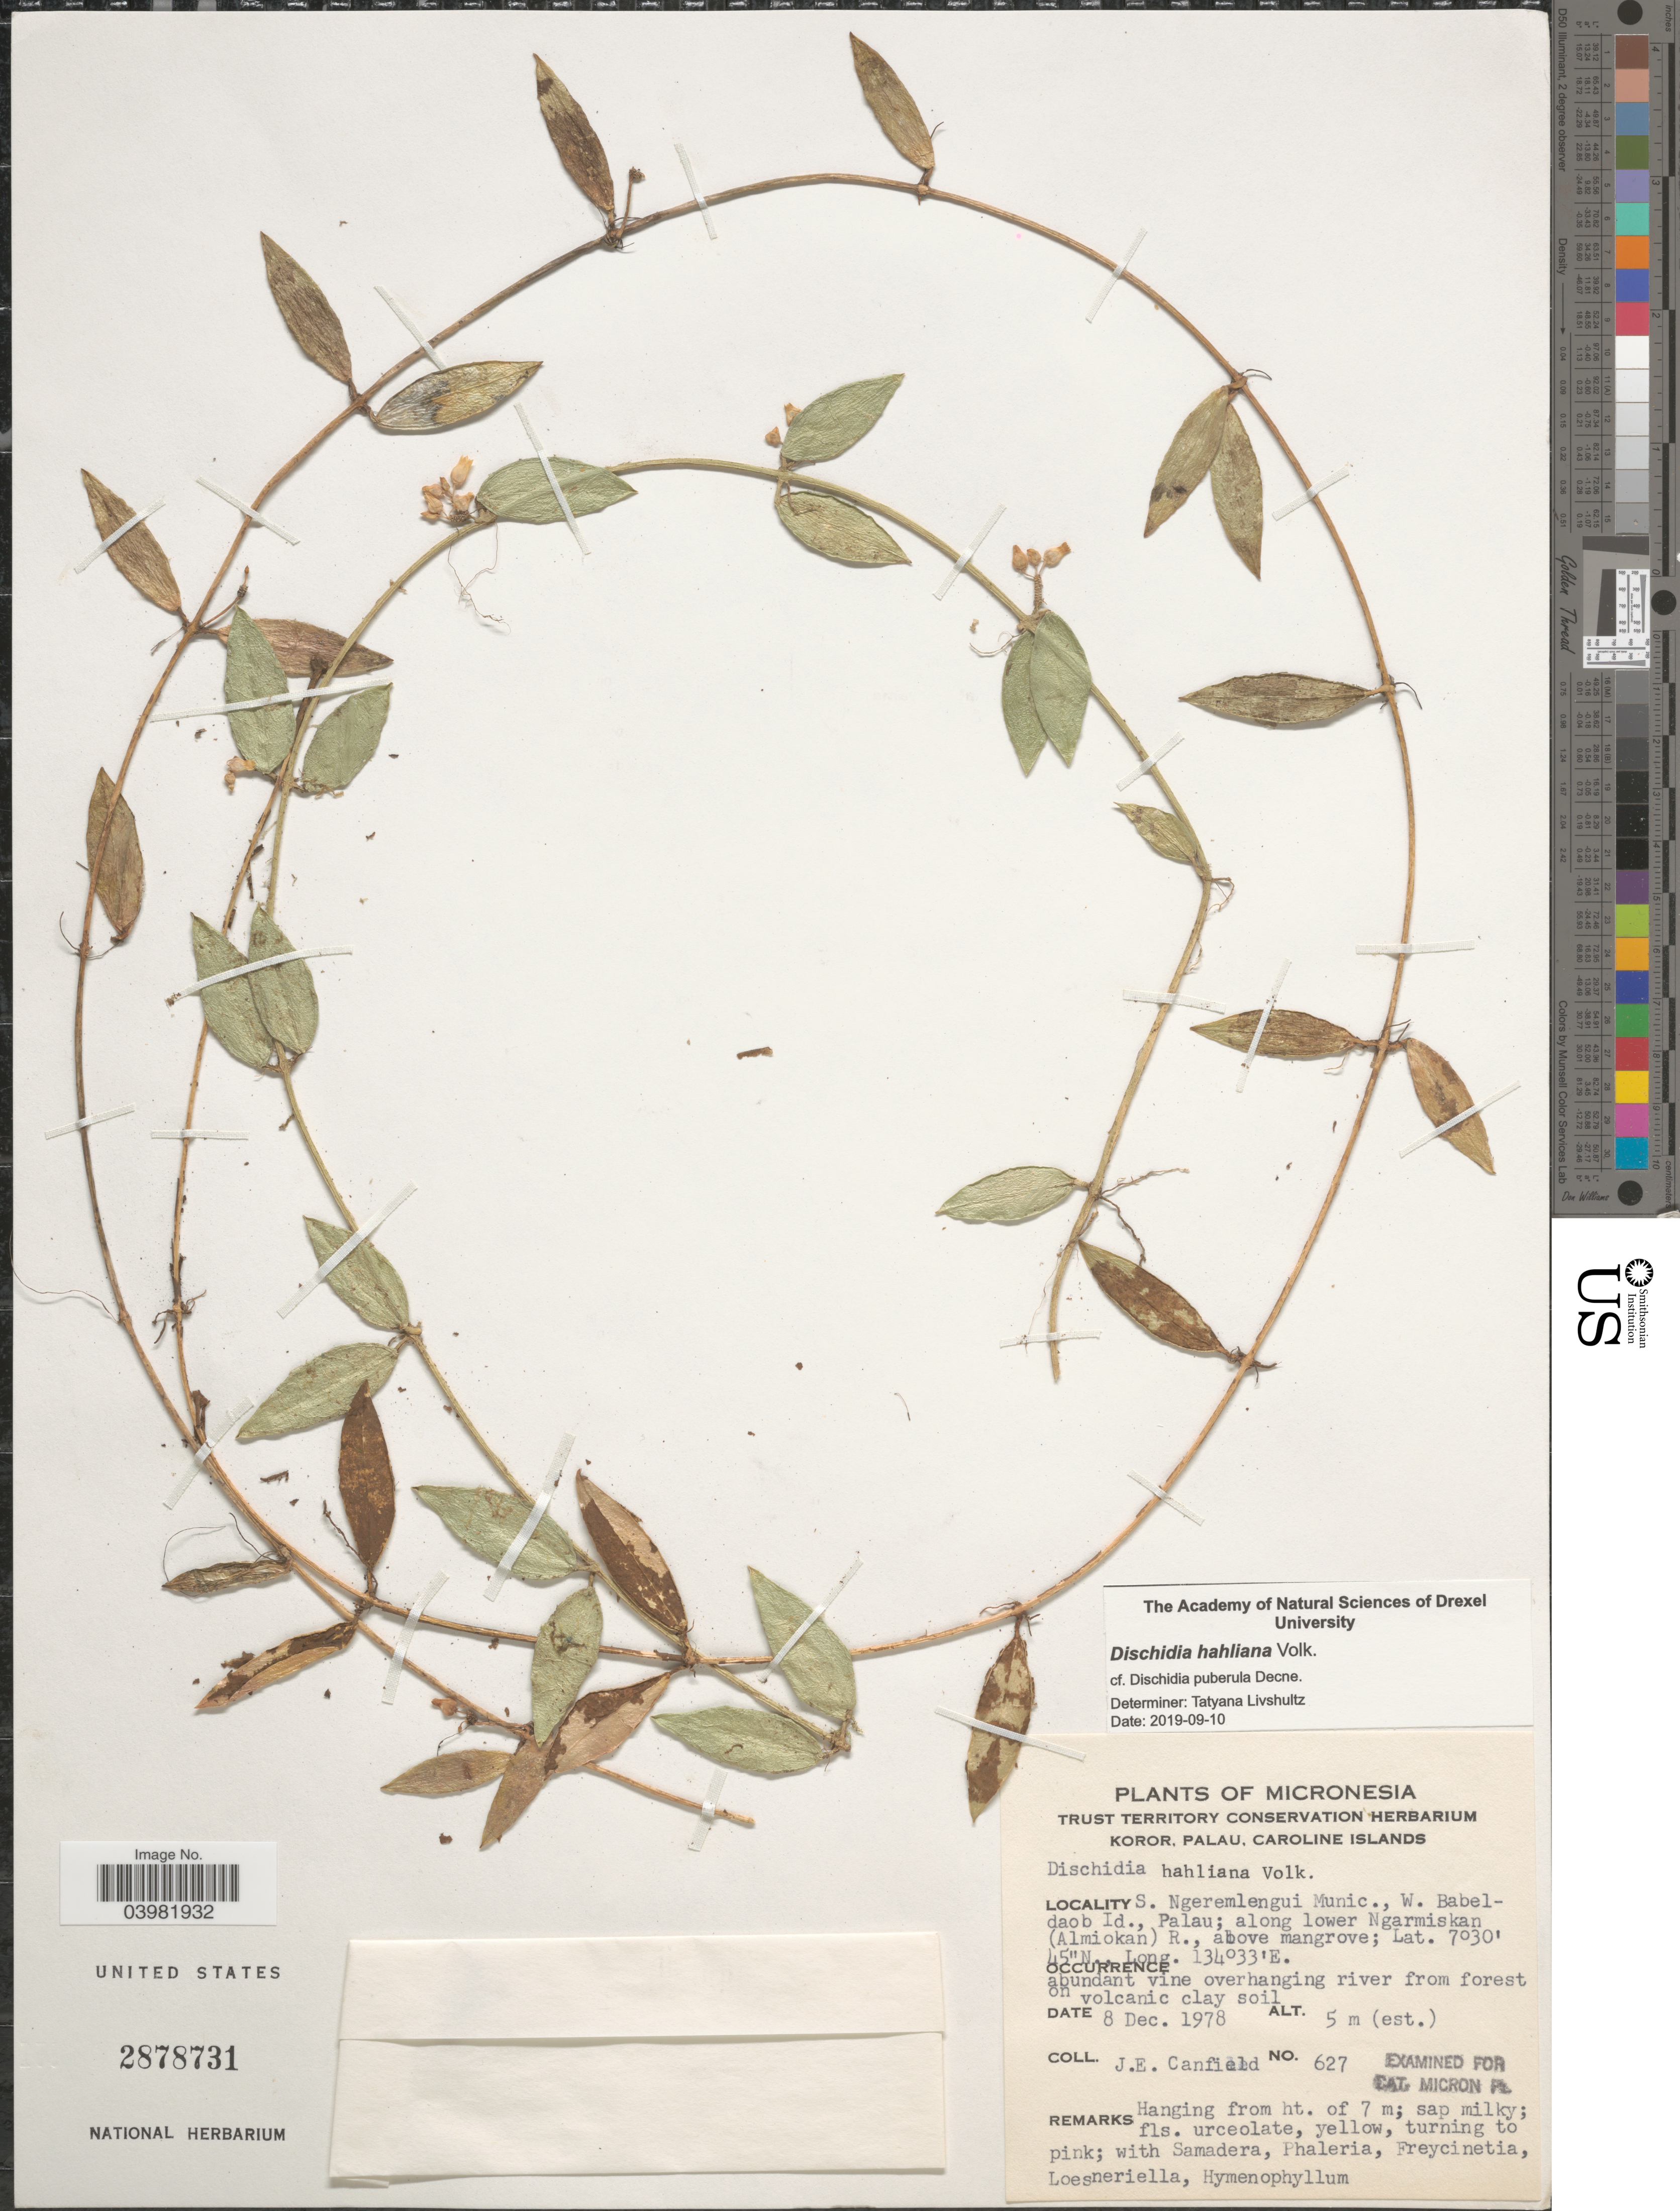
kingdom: Plantae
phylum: Tracheophyta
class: Magnoliopsida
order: Gentianales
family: Apocynaceae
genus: Dischidia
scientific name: Dischidia hahliana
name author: Volkens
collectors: J. E. Canfield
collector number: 627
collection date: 1978-12-08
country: Palau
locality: Micronesia. S. Ngeremlengui Munic., W. Babeldaob Id., Palau; along lower Ngarmiskan (Almiokan) R., above mangrove.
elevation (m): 5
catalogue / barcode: US 2878731